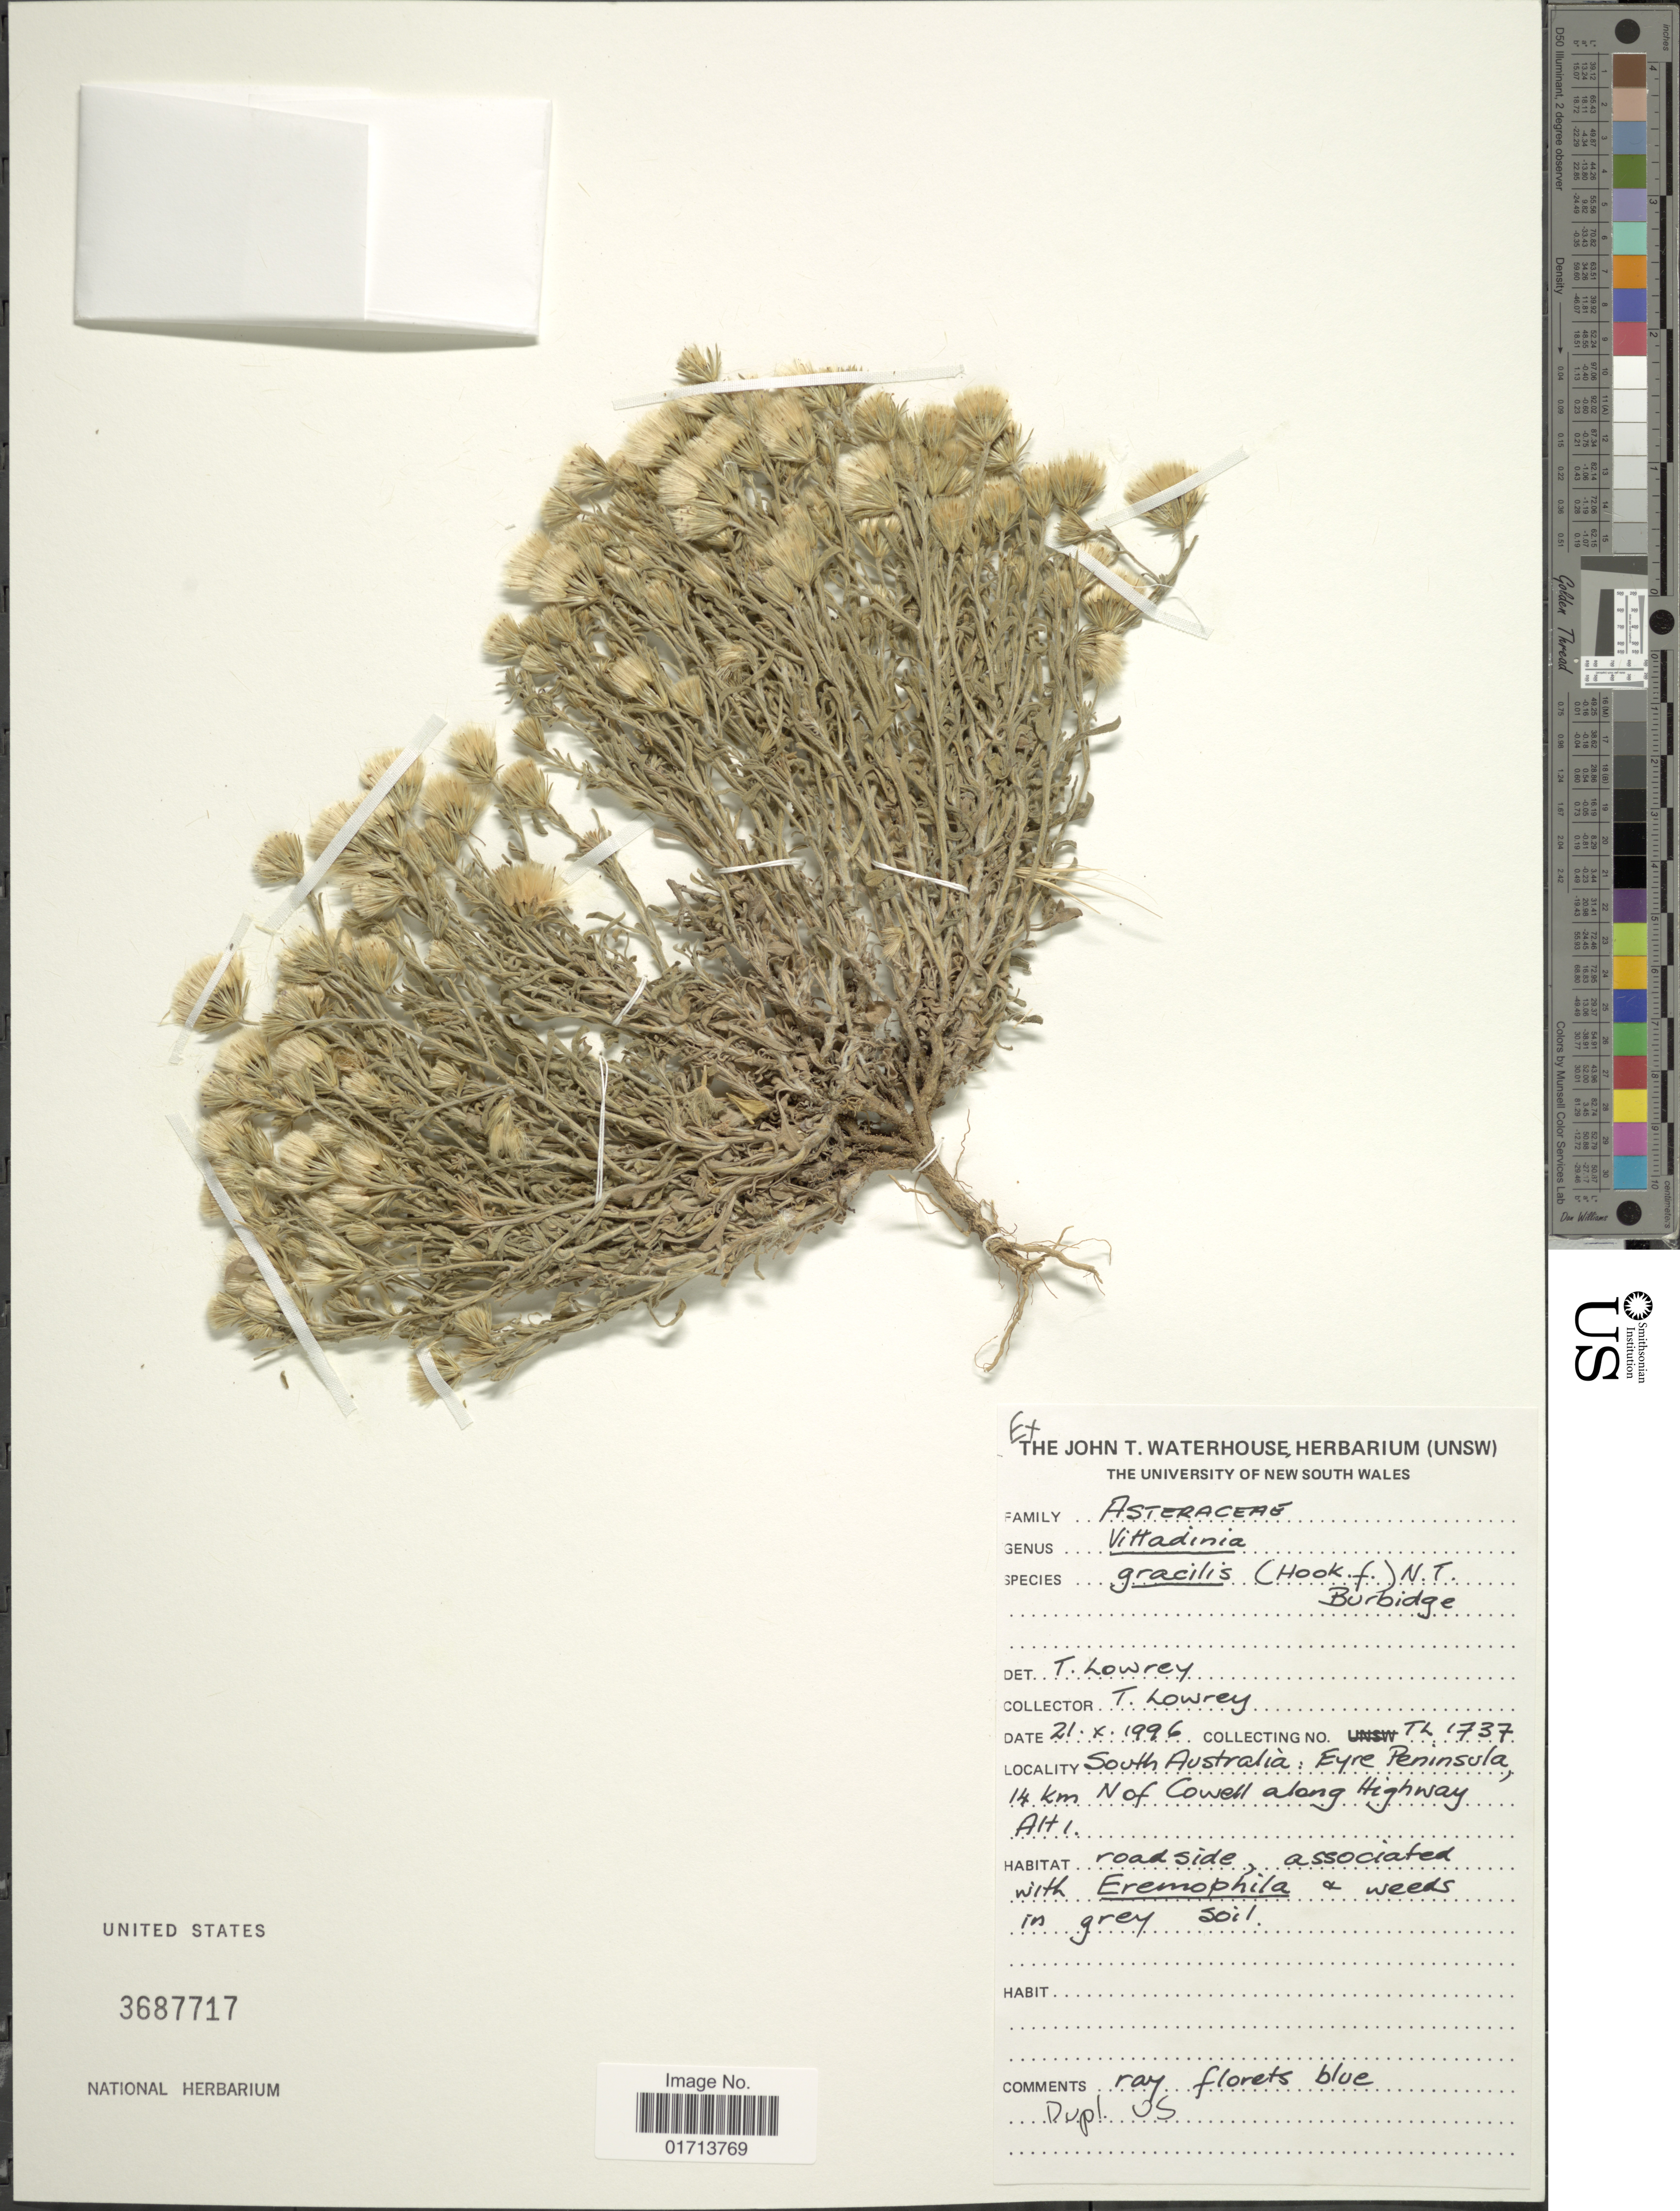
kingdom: Plantae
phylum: Tracheophyta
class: Magnoliopsida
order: Asterales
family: Asteraceae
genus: Vittadinia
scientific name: Vittadinia gracilis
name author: (Hook. f.) N.T. Burb.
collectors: T. Lowrey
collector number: TL1737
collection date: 1996-10-21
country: Australia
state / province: South Australia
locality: Eyre Peninsula, 14 km N of Cowell along Highway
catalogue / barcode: US 3687717